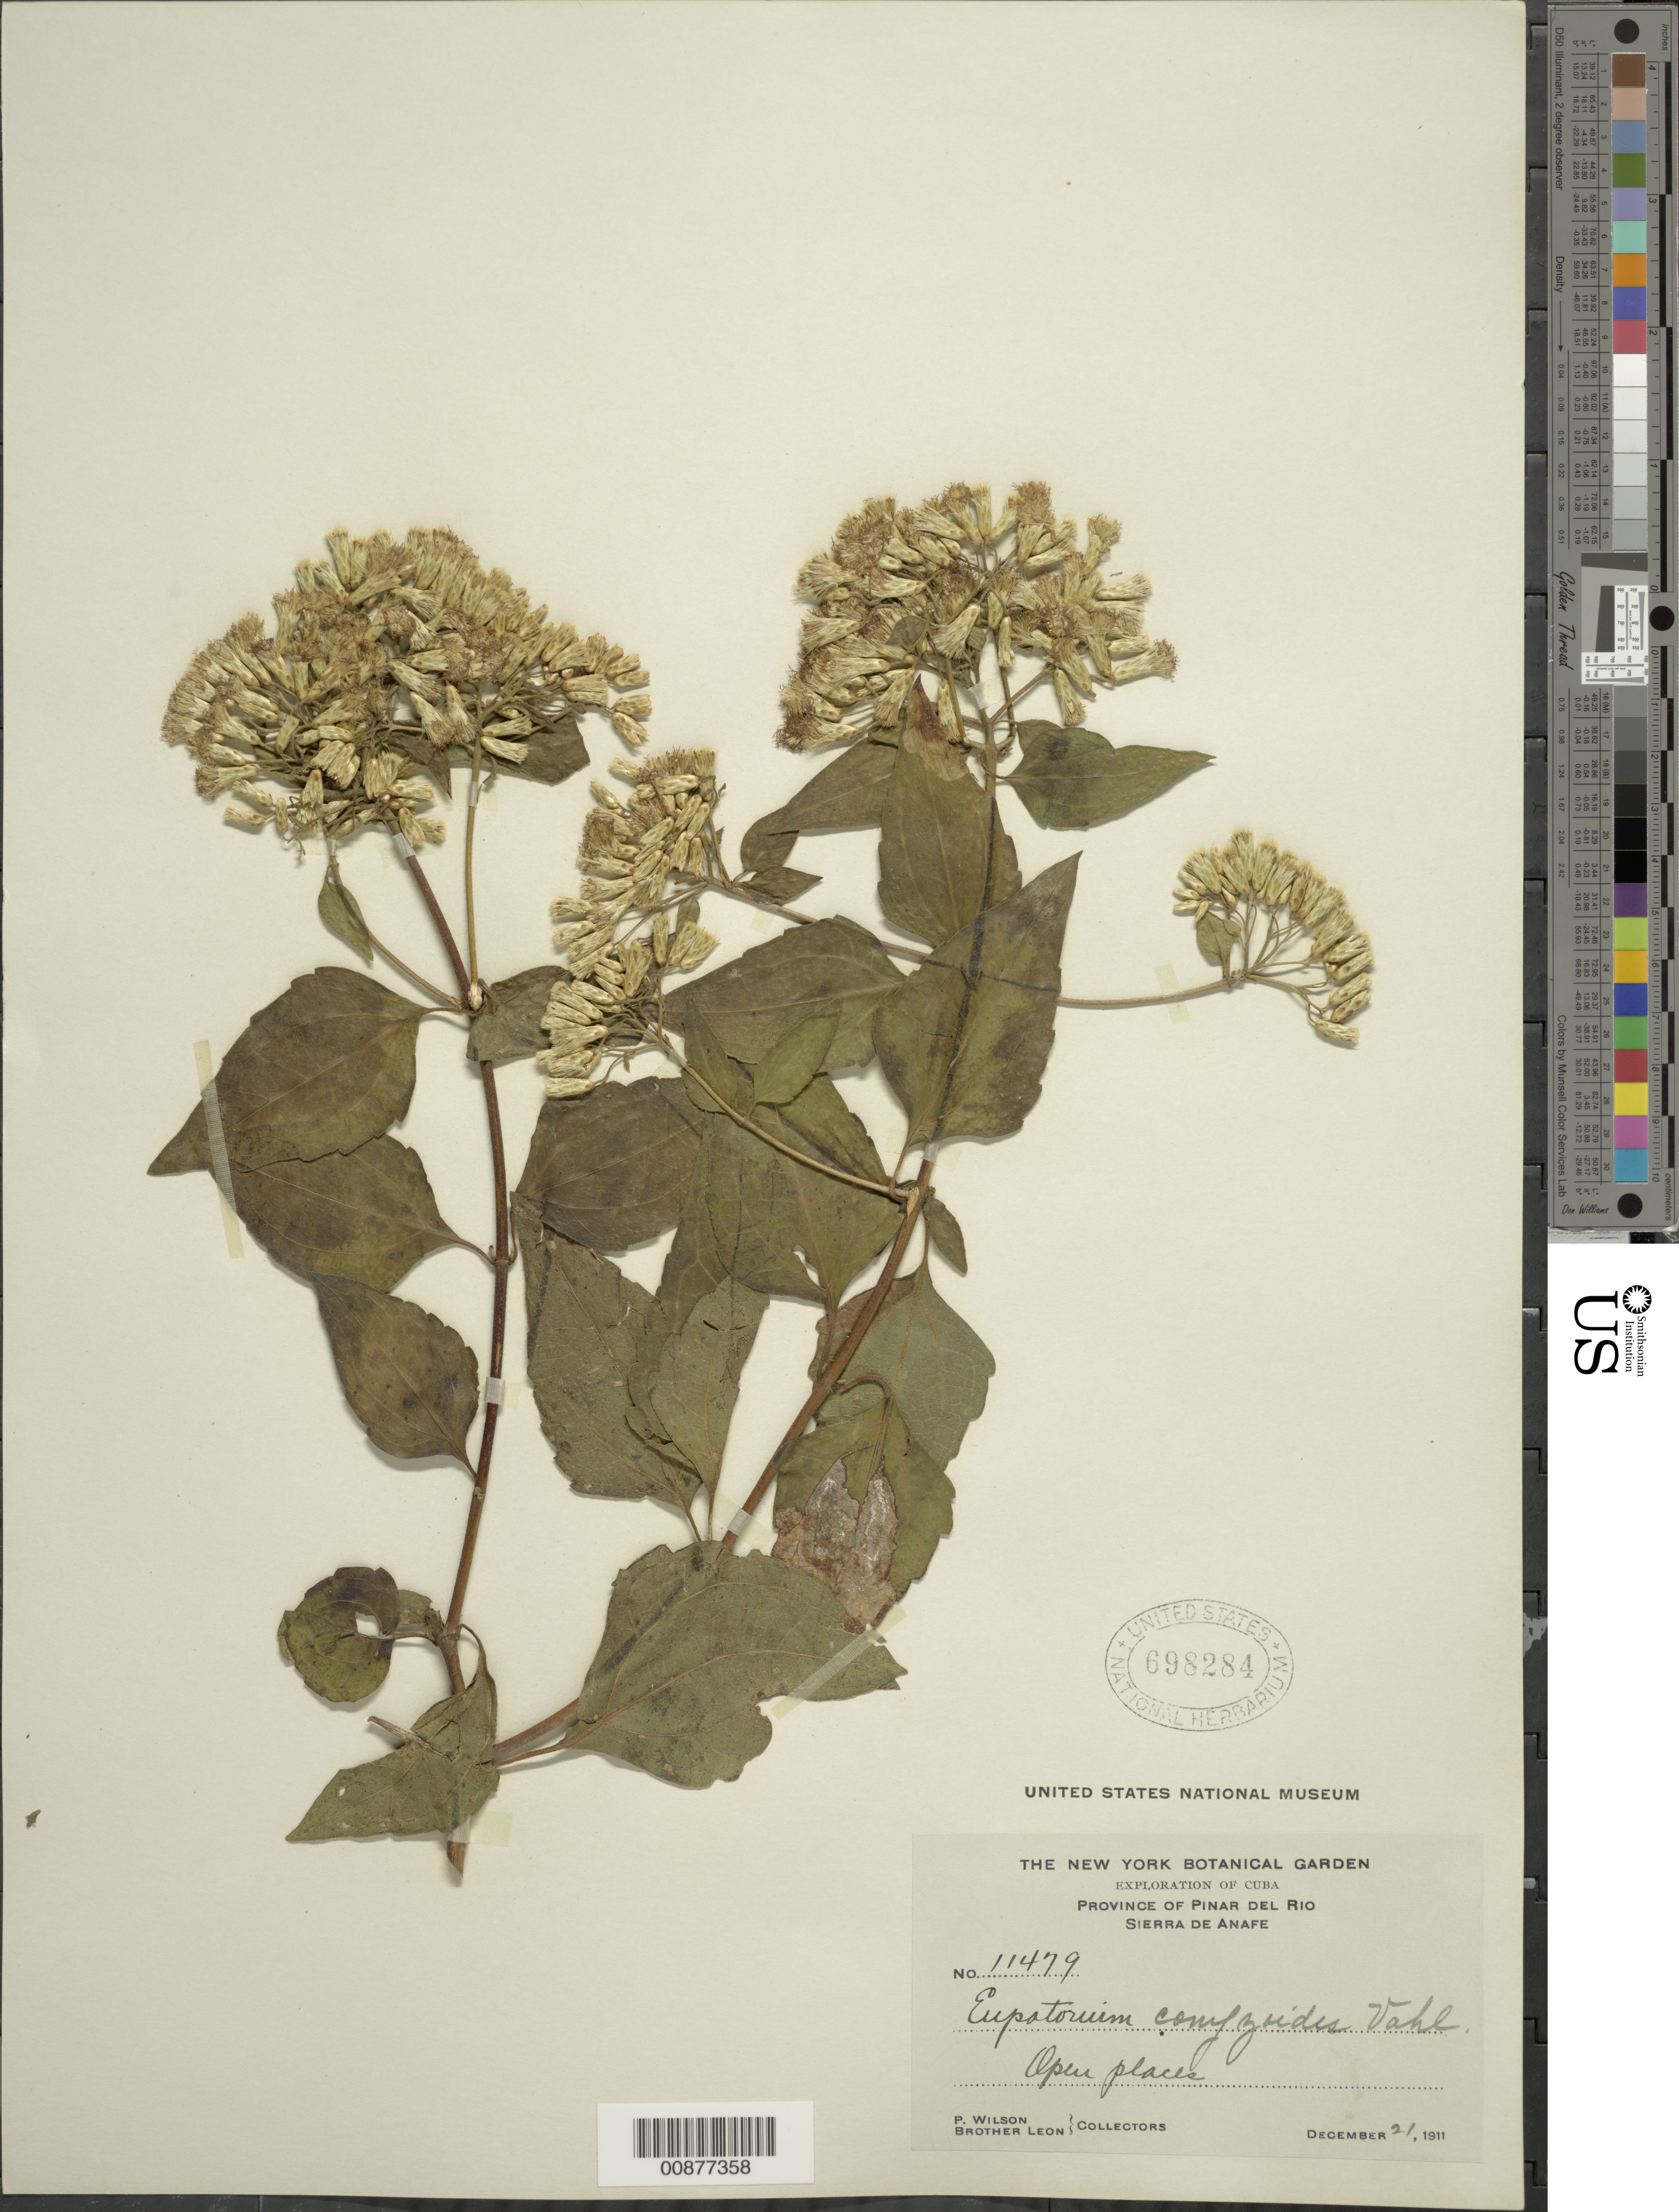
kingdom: Plantae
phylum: Tracheophyta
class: Magnoliopsida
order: Asterales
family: Asteraceae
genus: Chromolaena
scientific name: Chromolaena odorata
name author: (L.) R.M. King & H. Rob.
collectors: P. Wilson & Bro. León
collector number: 11479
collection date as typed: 21 Dec 1911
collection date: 1911-12-21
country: Cuba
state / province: Pinar del Río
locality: Sierra de Anafe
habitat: Open places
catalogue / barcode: US 698294